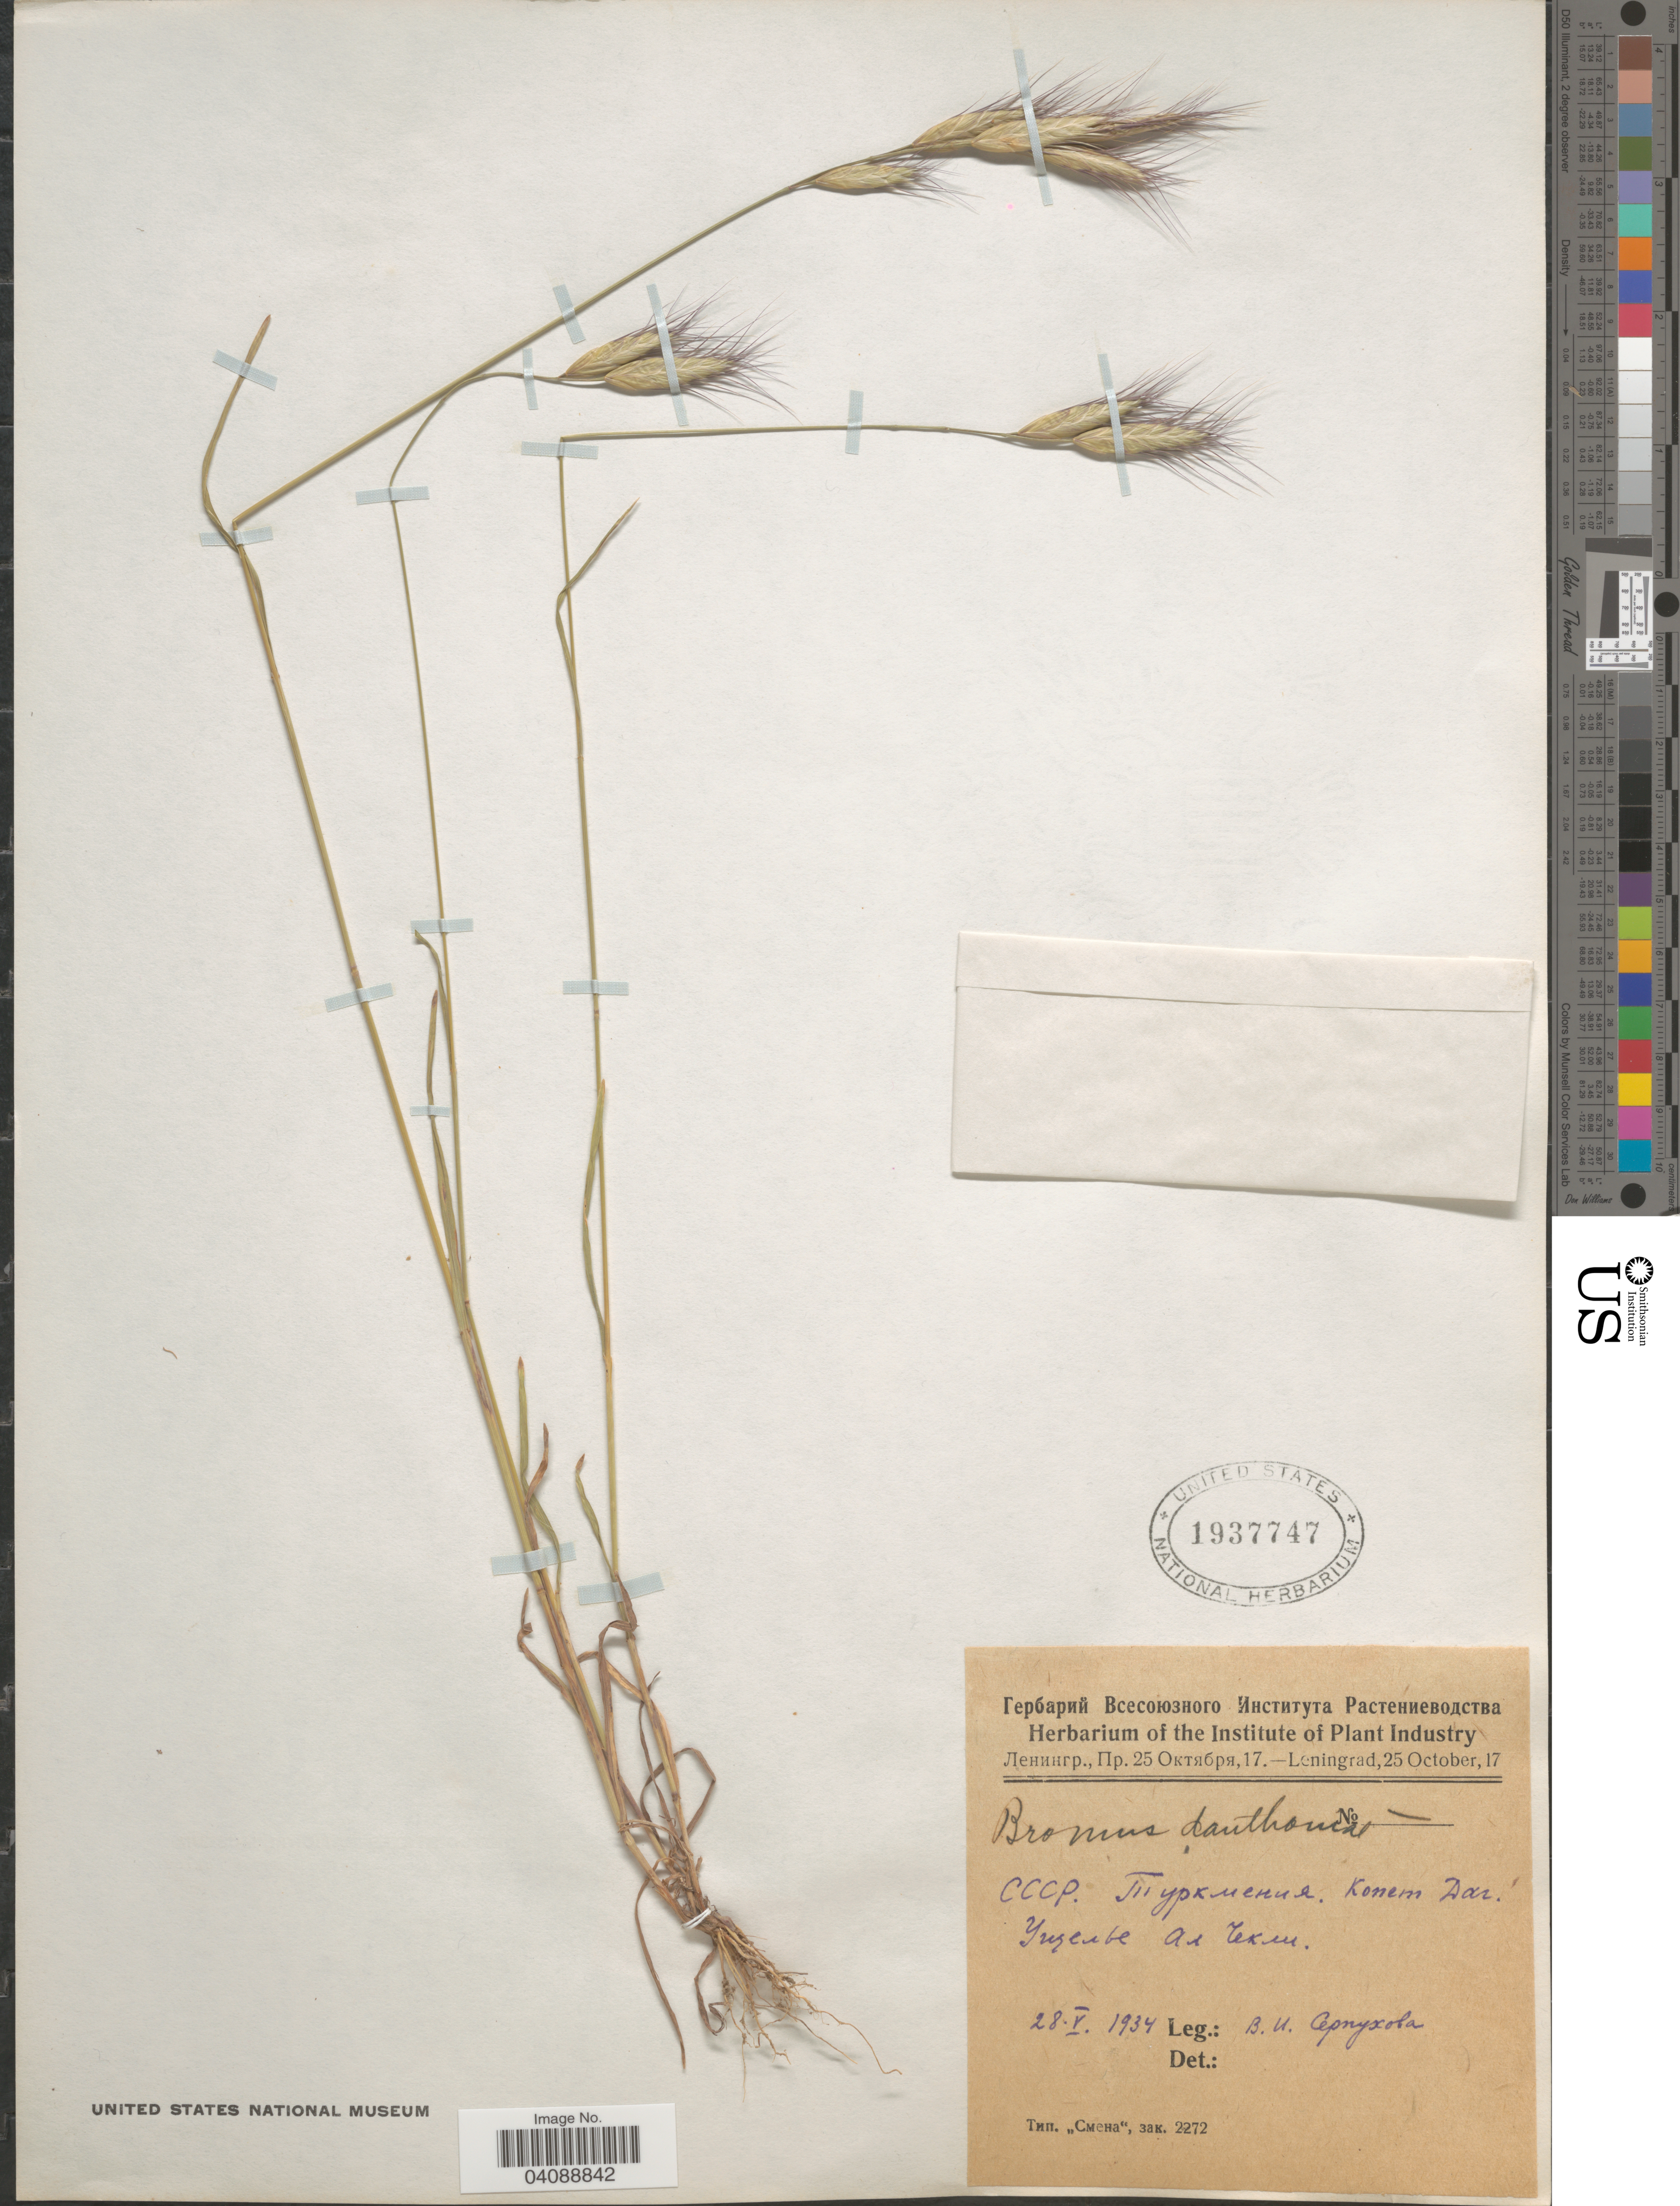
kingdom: Plantae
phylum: Tracheophyta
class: Liliopsida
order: Poales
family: Poaceae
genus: Bromus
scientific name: Bromus danthoniae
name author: Trin. ex C.A. Mey.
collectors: V. Serpukhova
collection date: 1934-05-28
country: Turkmenistan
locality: Kopet Dag Mts, gorge Al Chekli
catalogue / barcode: US 1937747